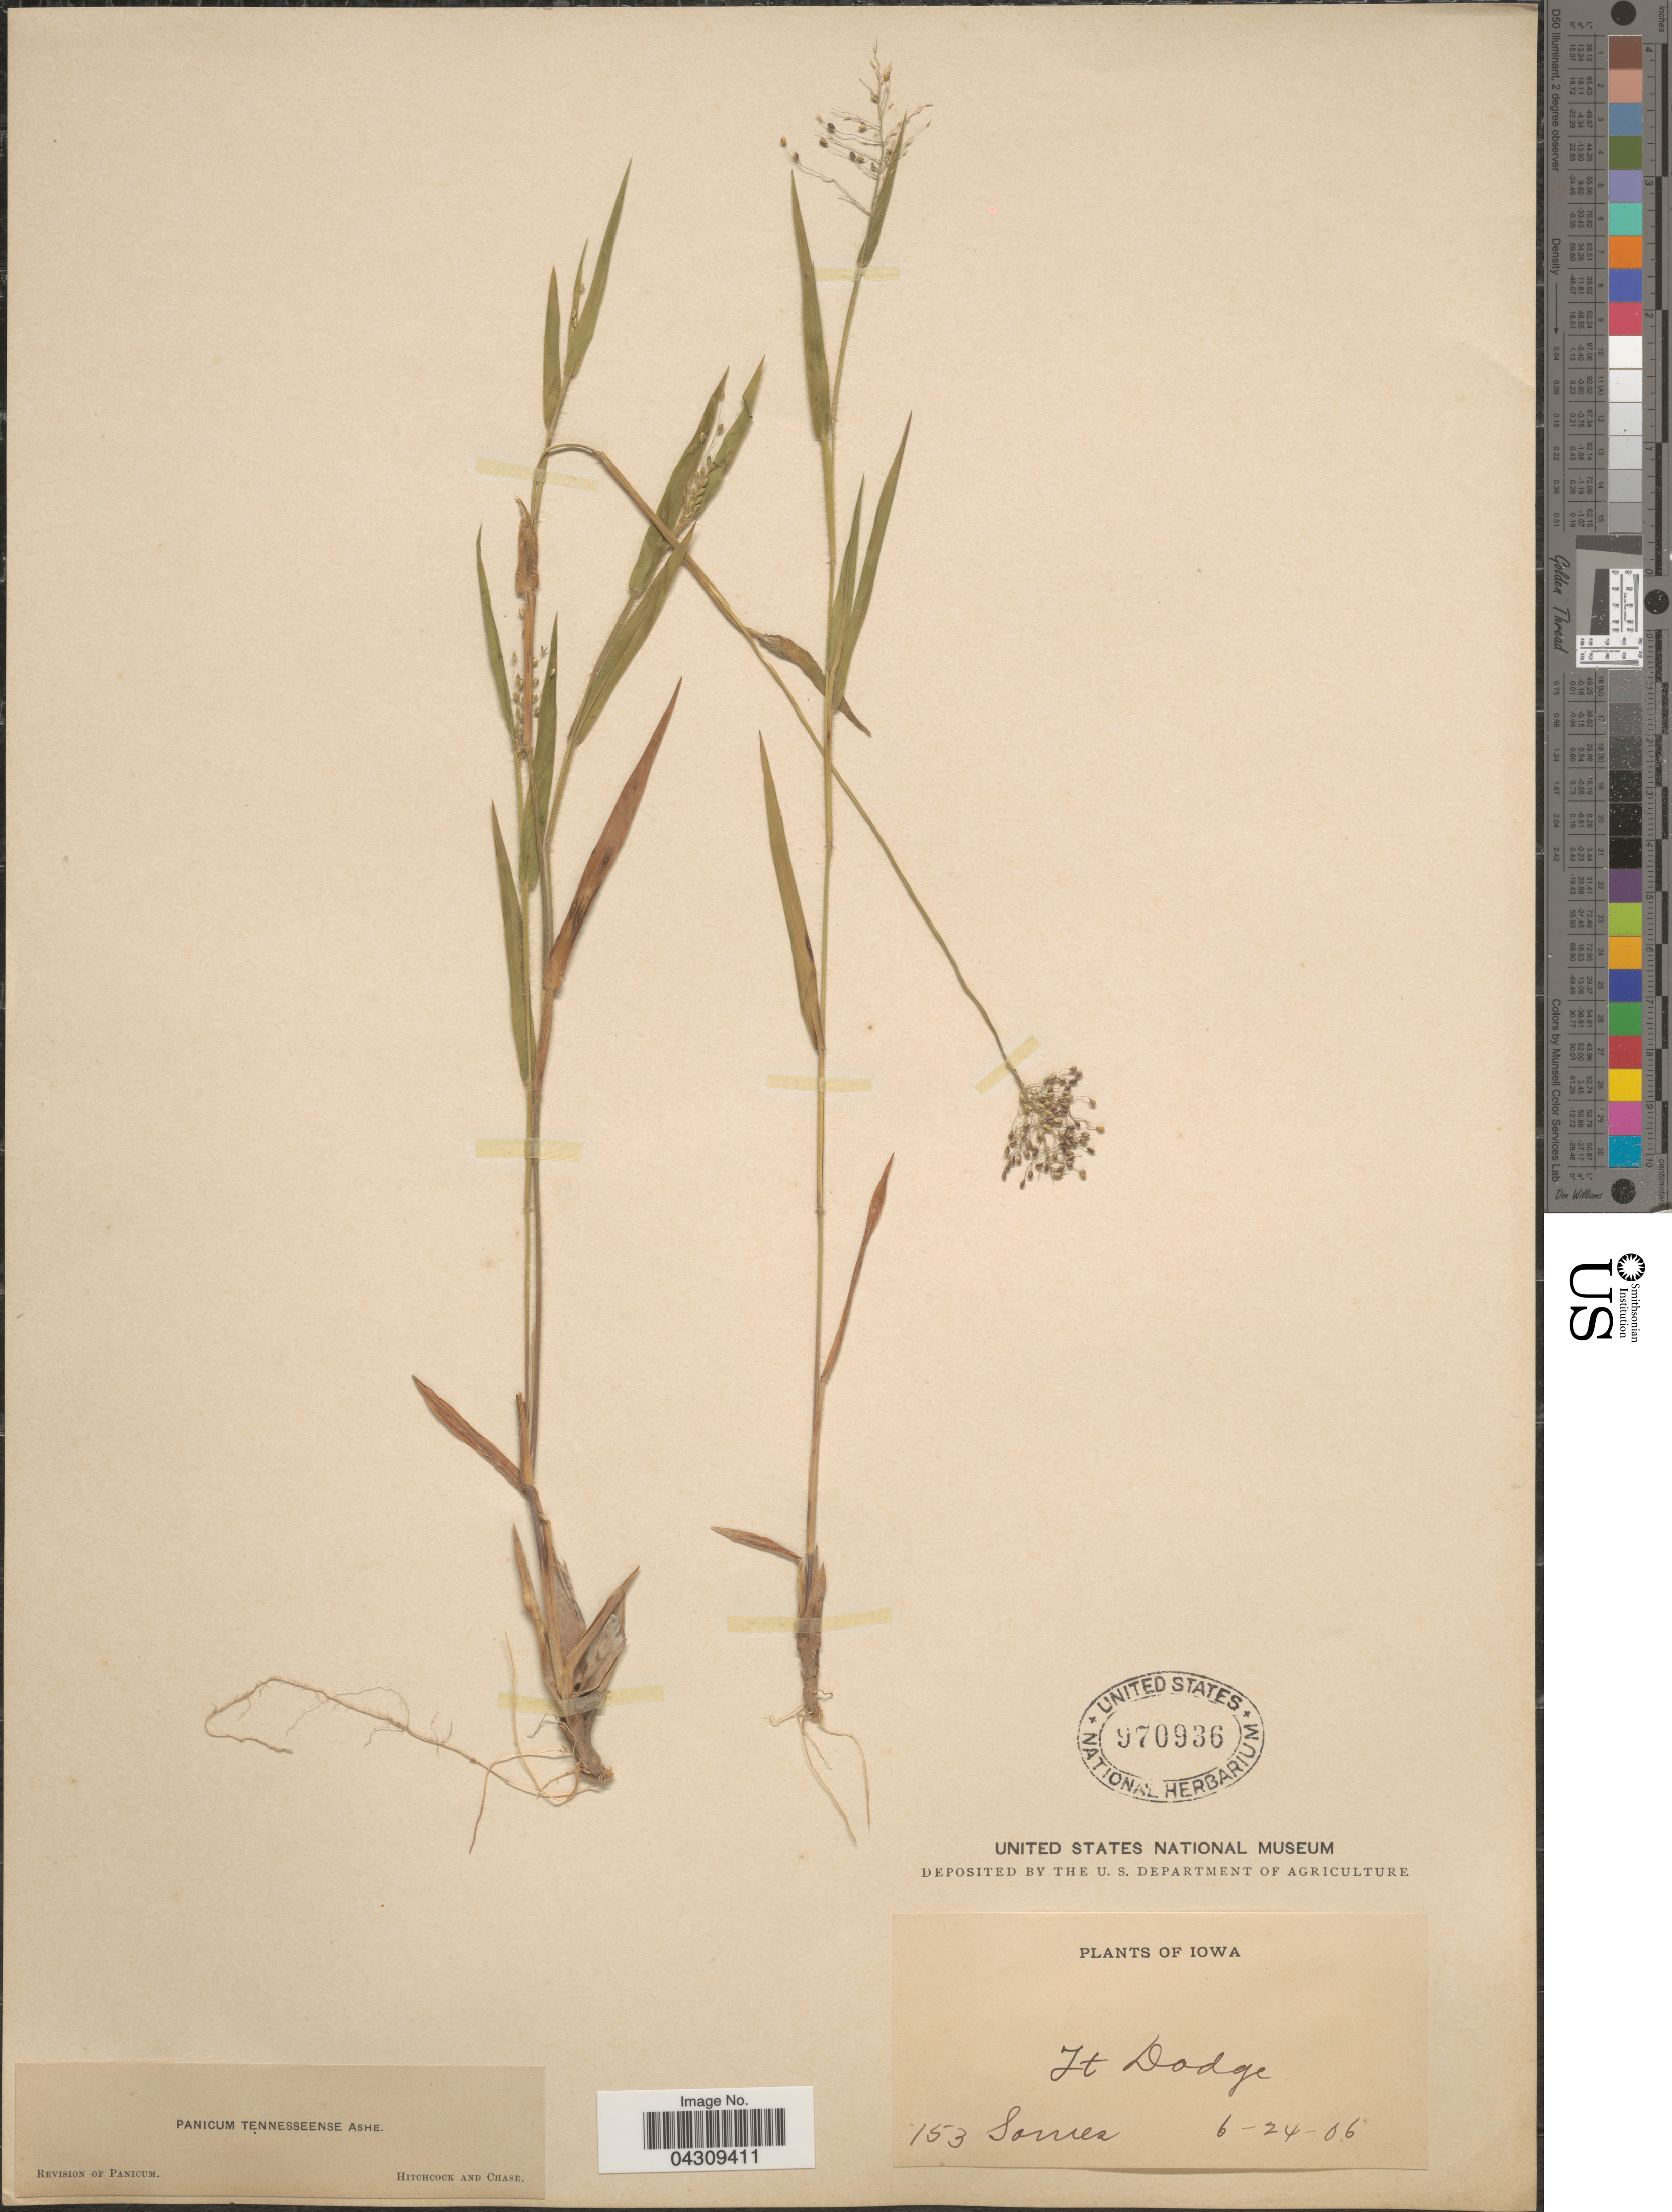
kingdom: Plantae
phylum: Tracheophyta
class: Liliopsida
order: Poales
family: Poaceae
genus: Dichanthelium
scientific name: Dichanthelium acuminatum var. acuminatum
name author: (Sw.) Gould & C.A. Clark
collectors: Somes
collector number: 153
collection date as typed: Transcribed d/m/y: 24/6/6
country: United States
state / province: Iowa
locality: Ft. Dodge.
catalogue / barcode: US 970936